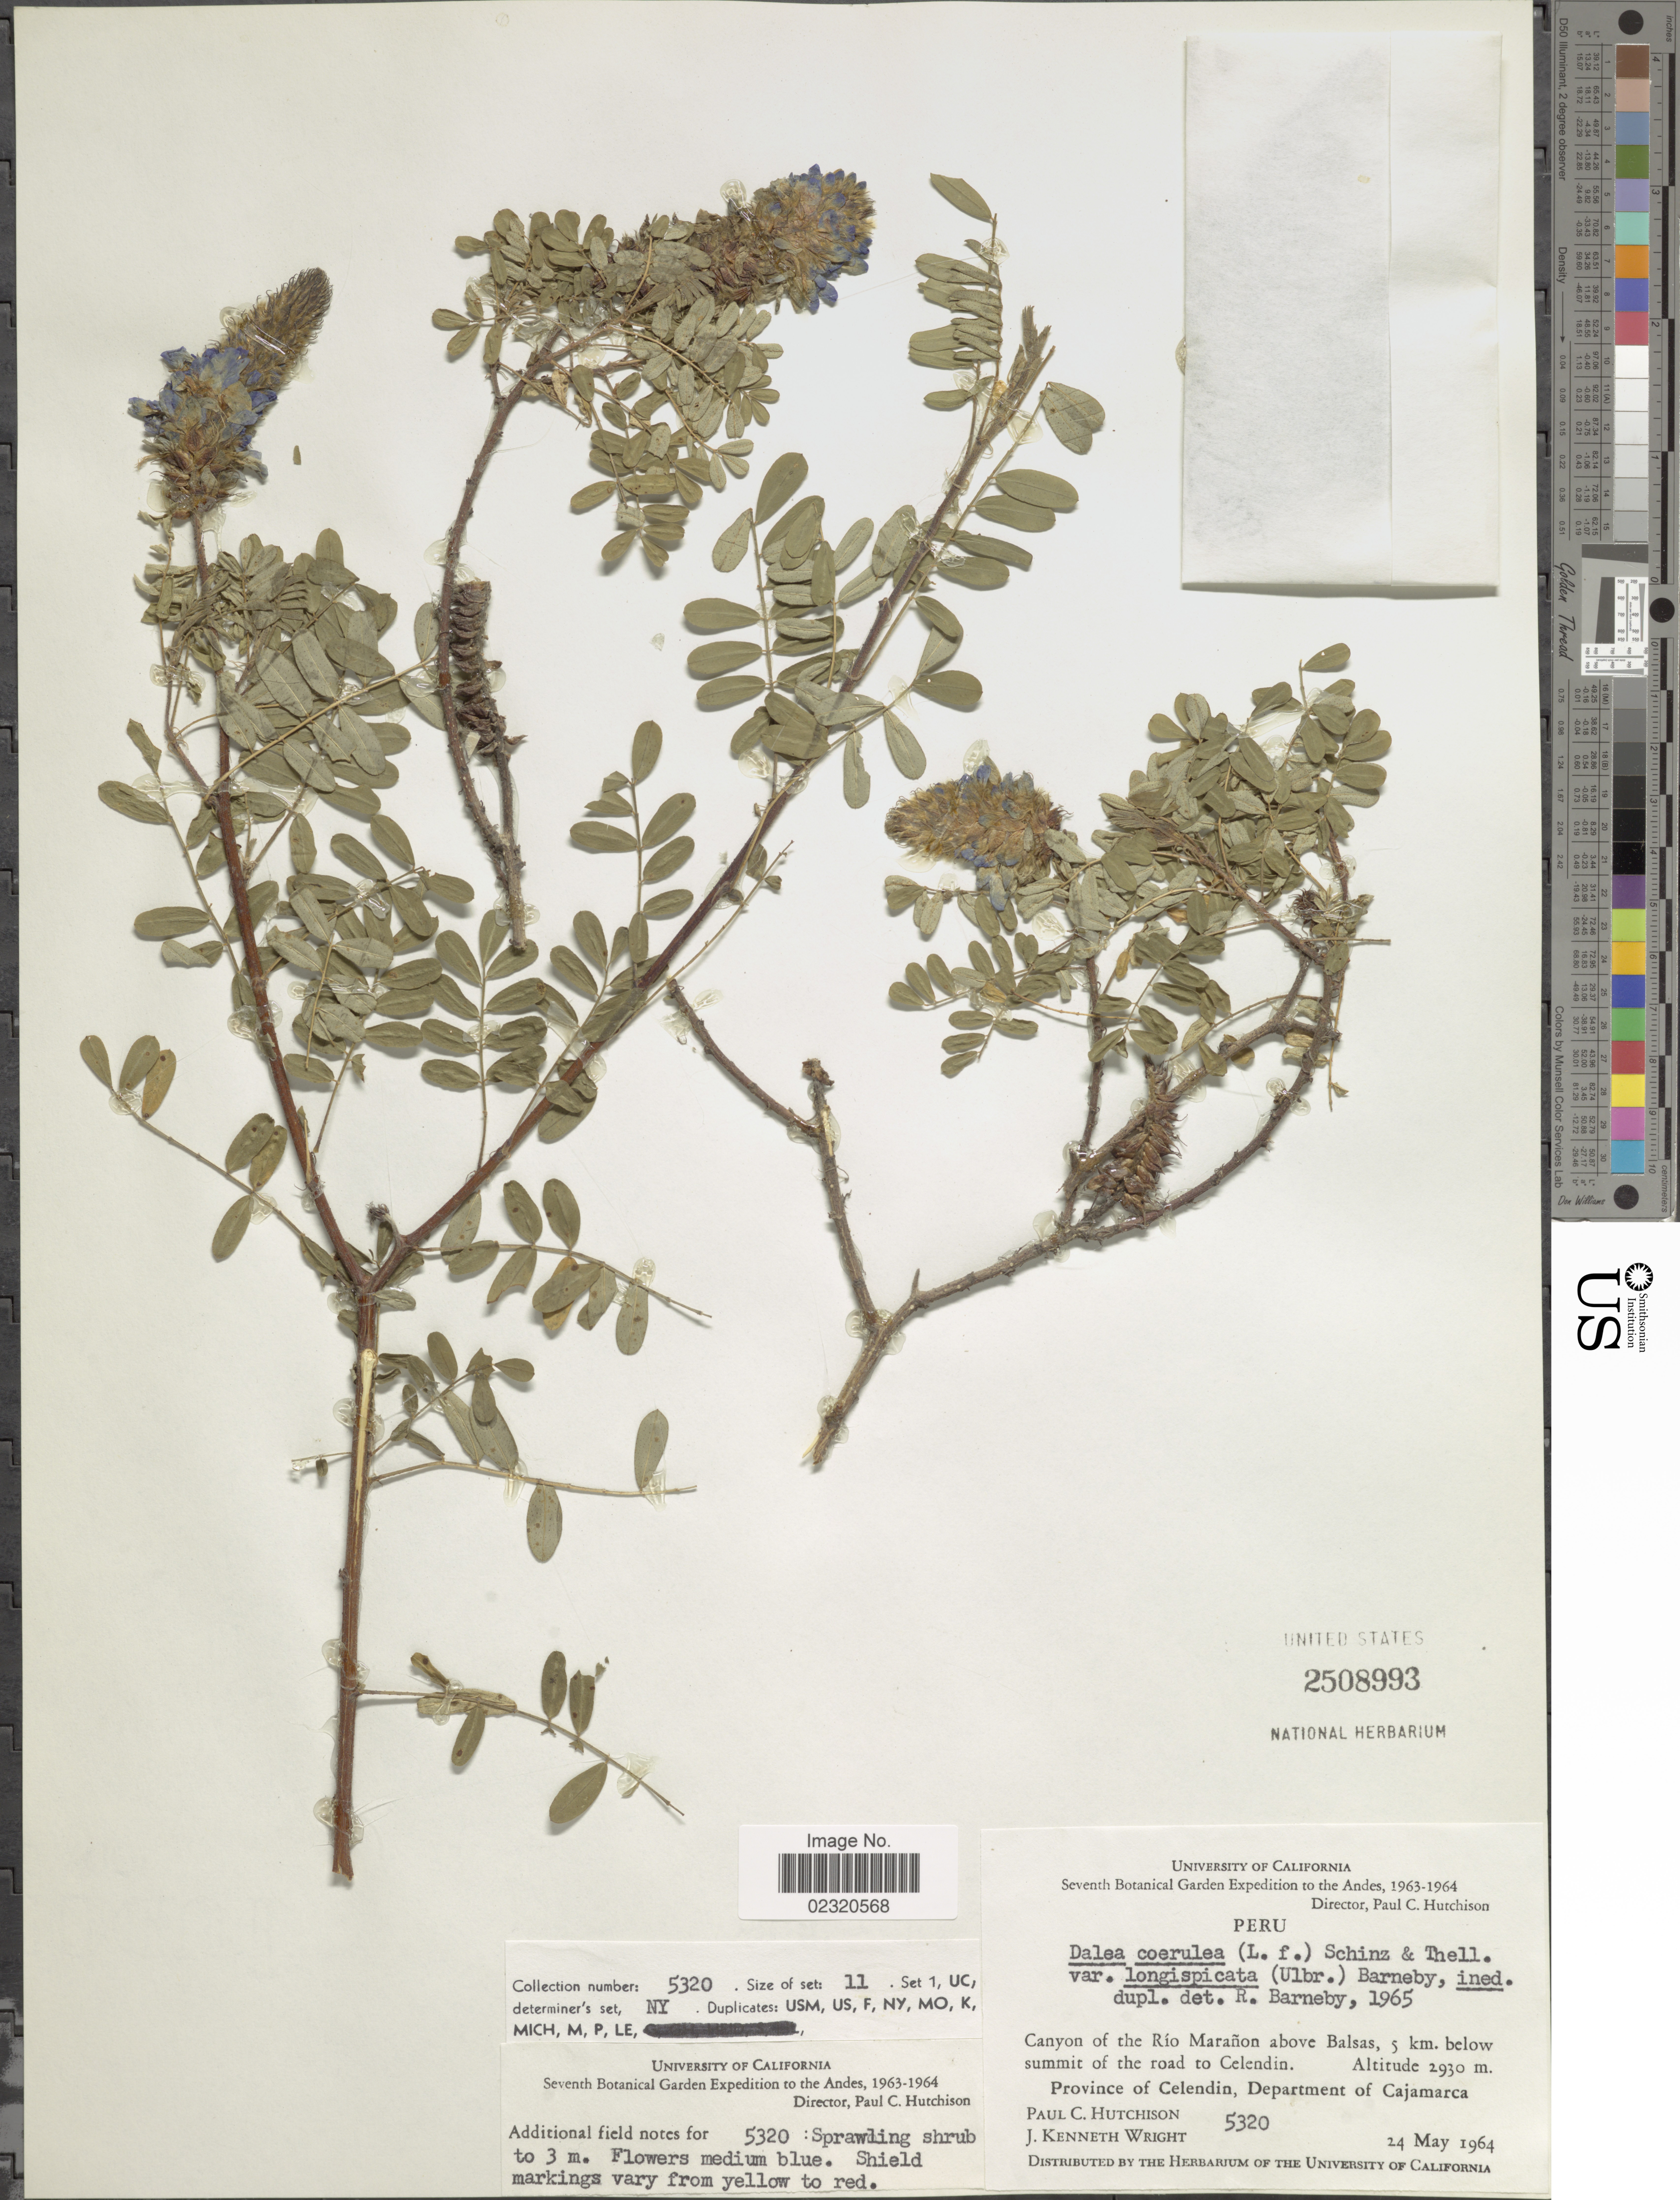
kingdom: Plantae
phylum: Tracheophyta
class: Magnoliopsida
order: Fabales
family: Fabaceae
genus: Dalea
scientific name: Dalea coerulea var. longispicata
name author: (Ulbr.) Barneby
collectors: P. C. Hutchison & J. K. Wright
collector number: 5320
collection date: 1964-05-24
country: Peru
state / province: Cajamarca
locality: Andes, Canyon of the Rio Maranon above Balsas, 5 km below summit of the road to Celendin, Province of Celendin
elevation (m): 2930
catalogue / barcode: US 2508993